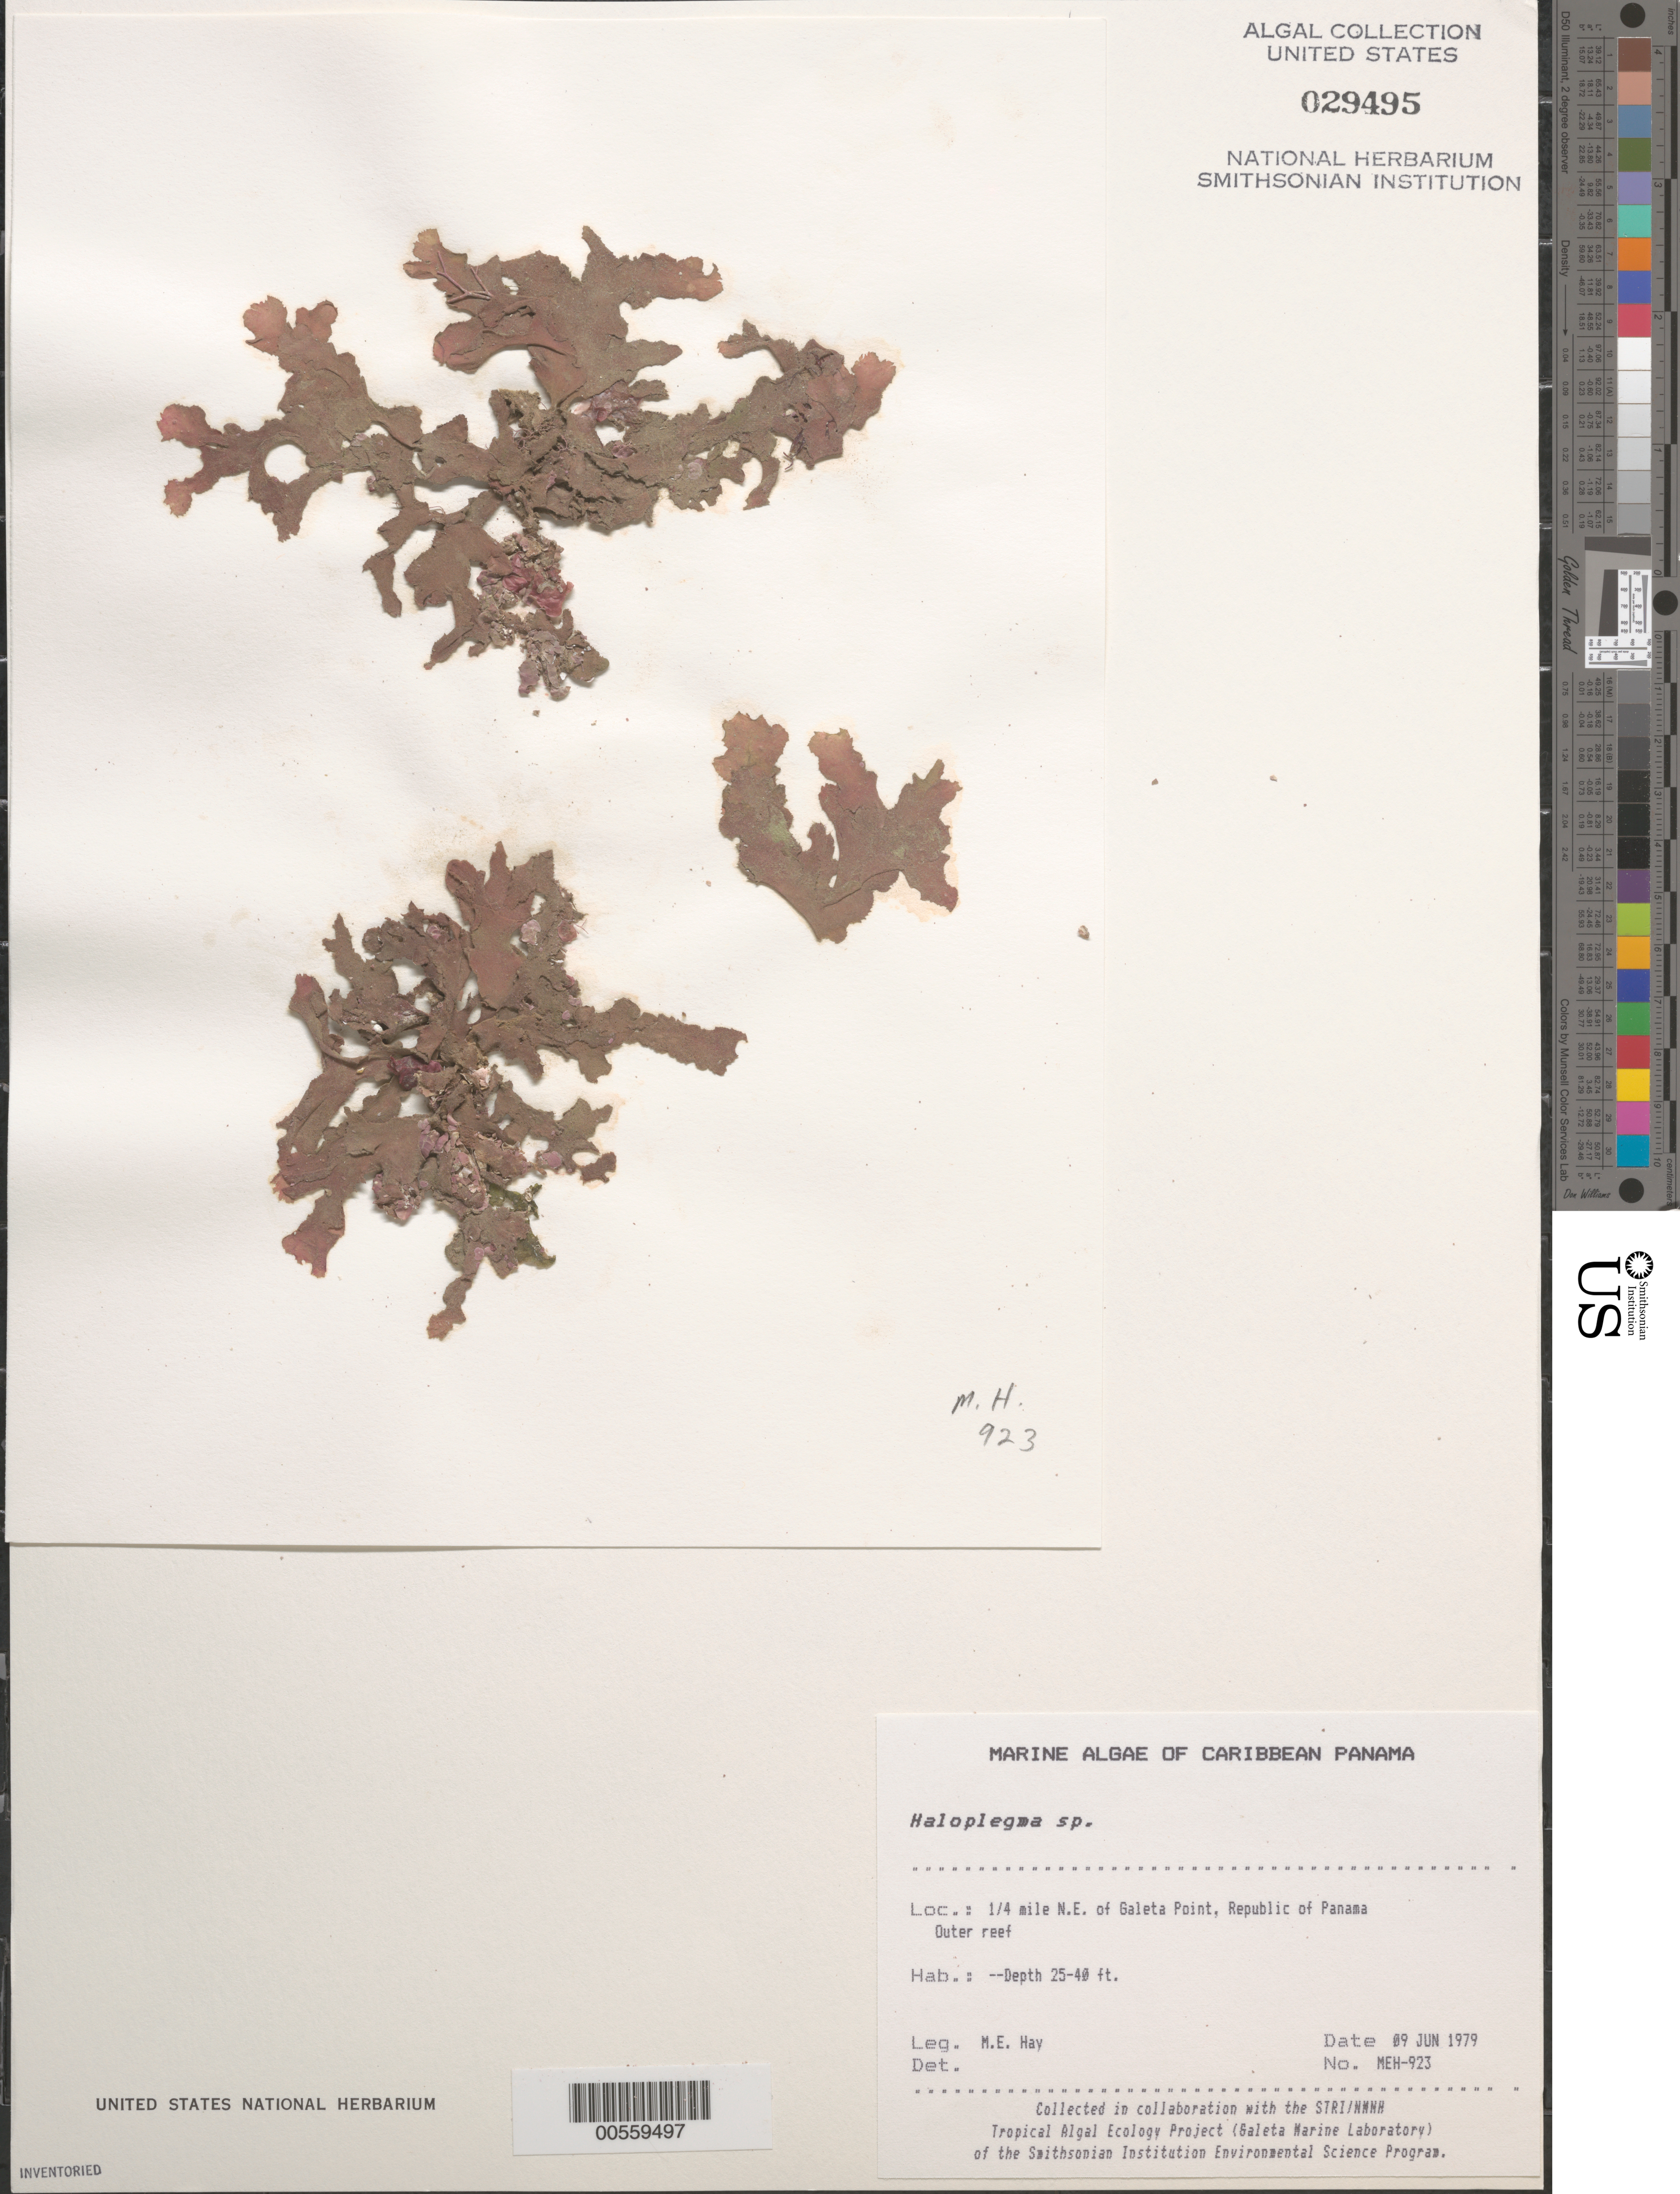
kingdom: Plantae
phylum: Rhodophyta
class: Florideophyceae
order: Ceramiales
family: Wrangeliaceae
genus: Haloplegma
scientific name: Haloplegma sp.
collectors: M. E. Hay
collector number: MEH-923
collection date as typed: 09 Jun 1979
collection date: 1979-06-09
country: Panama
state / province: Colón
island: Galeta Island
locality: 0.25 mile northeast of Galeta Point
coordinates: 9 24'18"N, 79 51'48.5"W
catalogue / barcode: US 29495